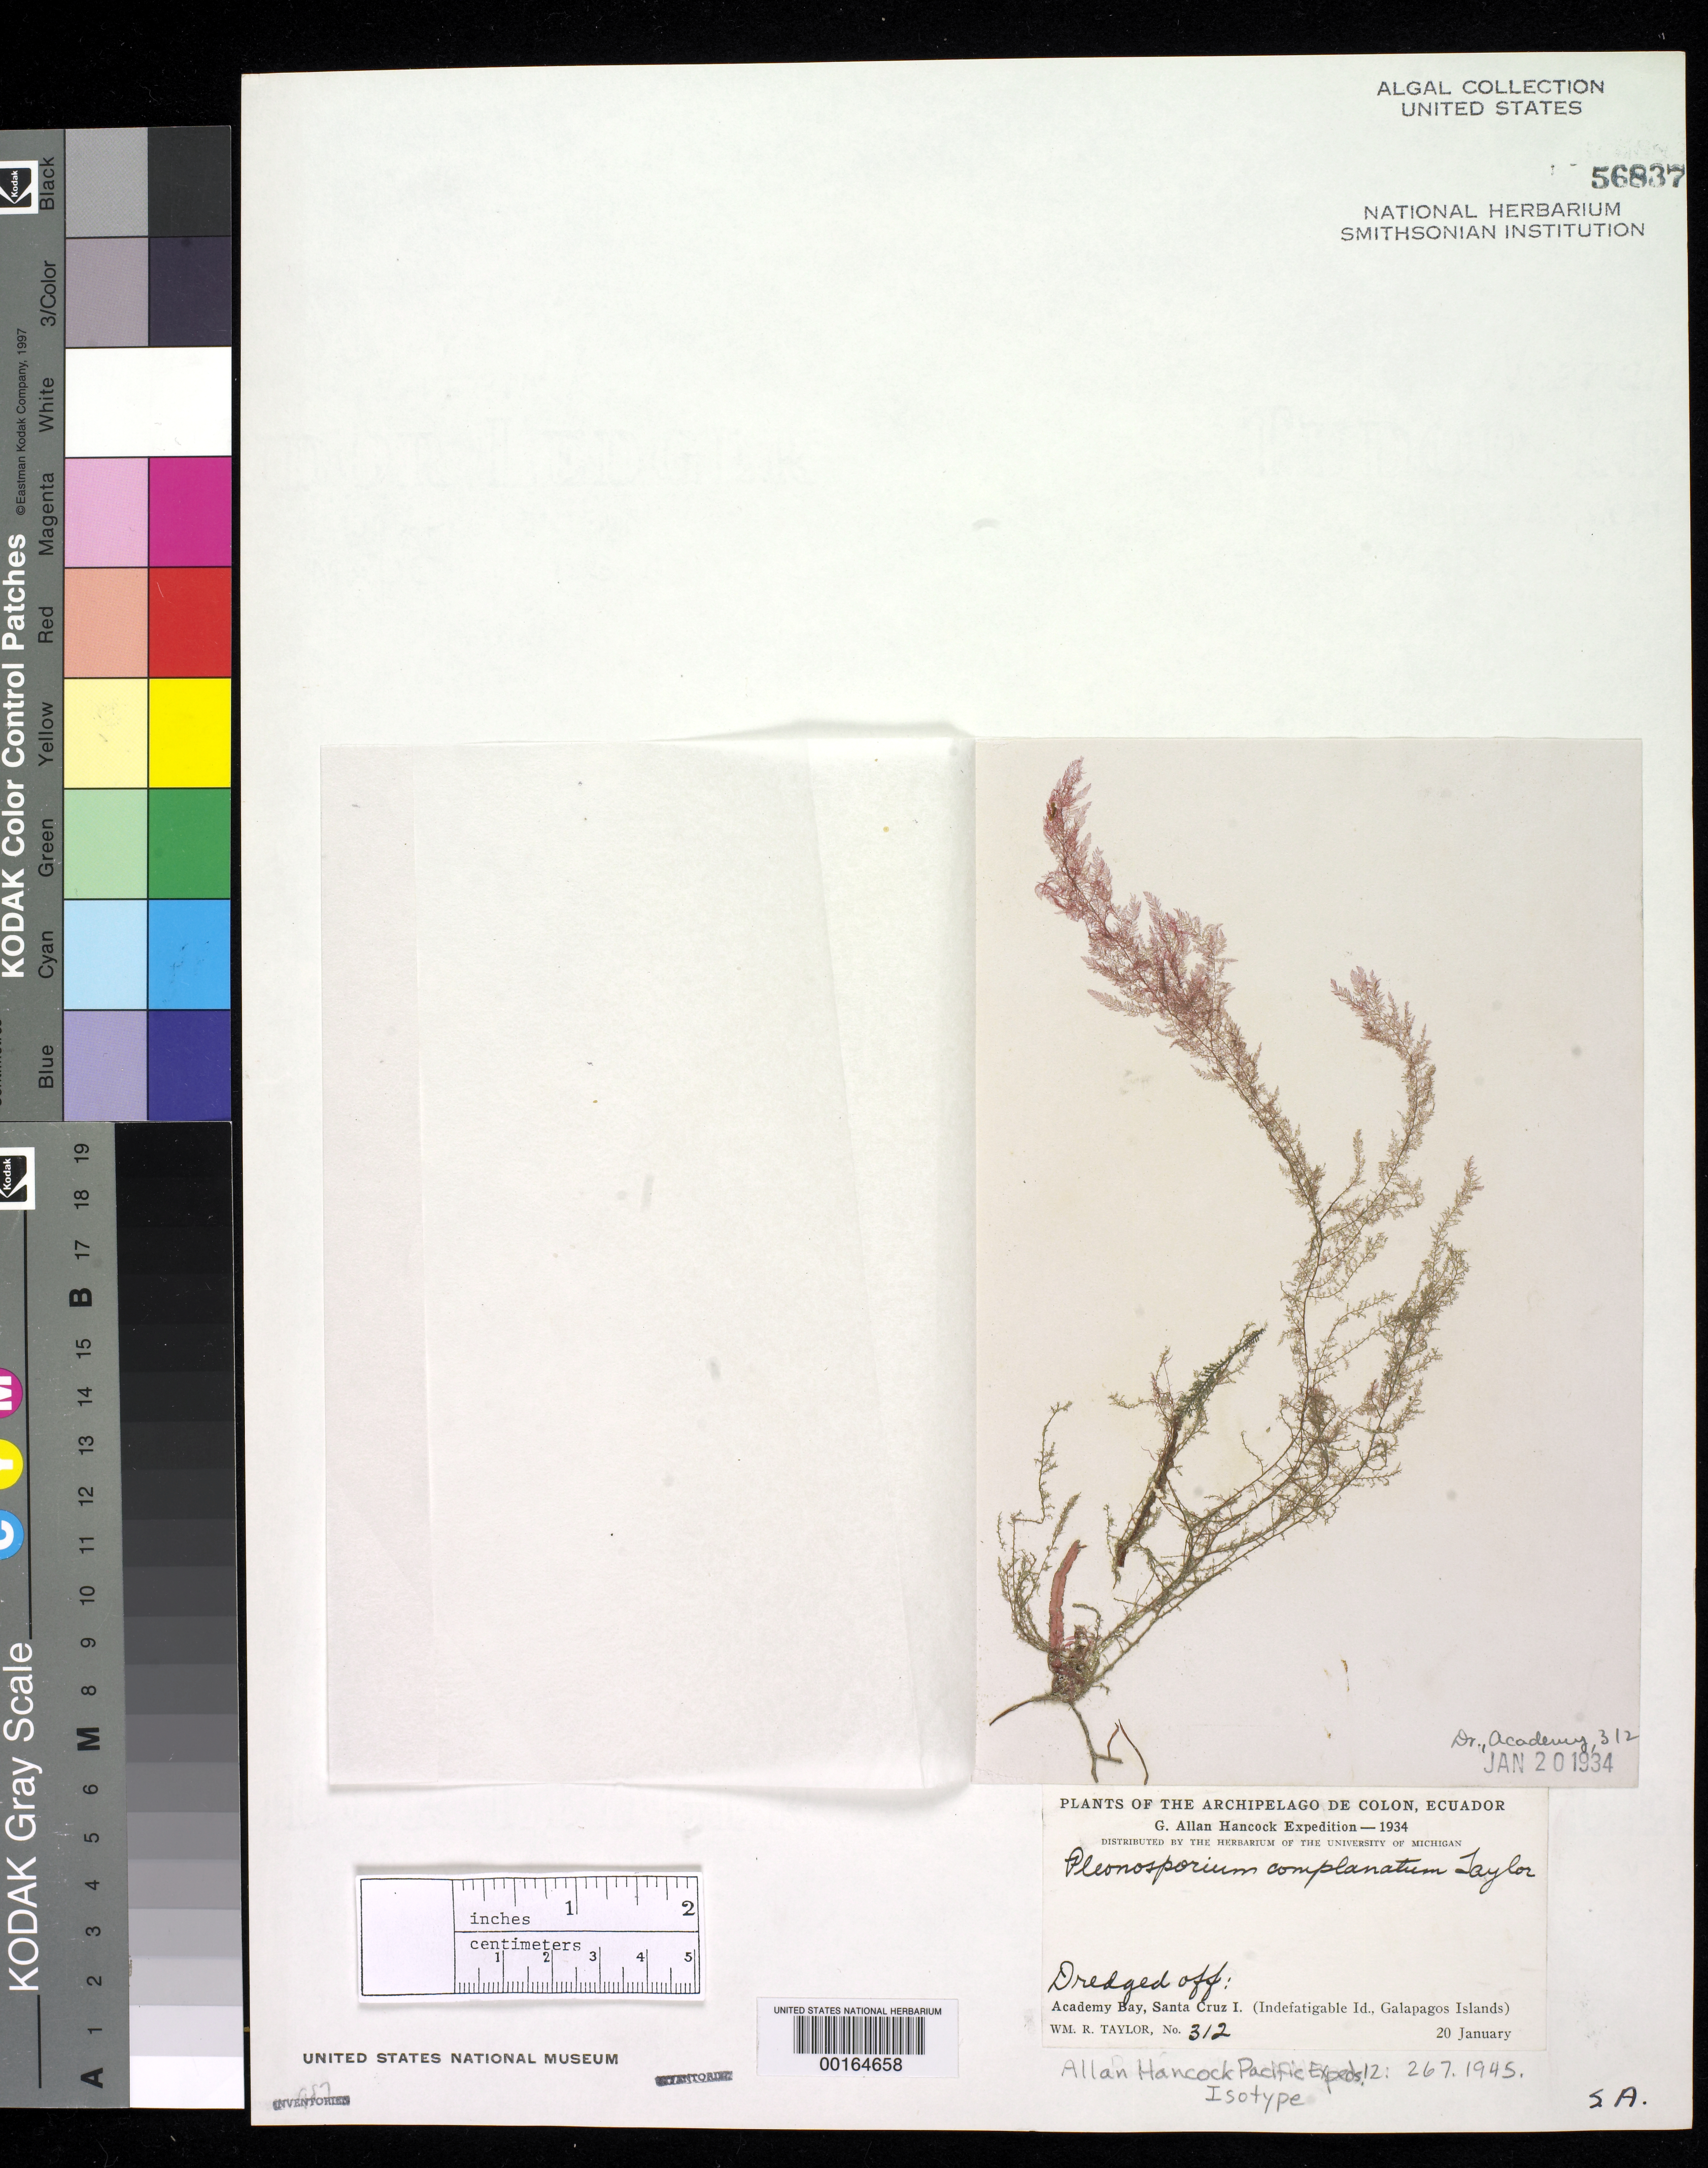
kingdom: Plantae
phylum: Rhodophyta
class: Florideophyceae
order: Ceramiales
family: Wrangeliaceae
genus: Pleonosporium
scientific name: Pleonosporium complanatum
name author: W.R. Taylor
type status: Isotype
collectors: W. R. Taylor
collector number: WRT 34-312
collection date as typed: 20 Jan 1934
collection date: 1934-01-20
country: Ecuador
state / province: Colón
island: Santa Cruz [Indefatigable, Chaves]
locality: Off Academy Bay.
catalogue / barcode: US 56837